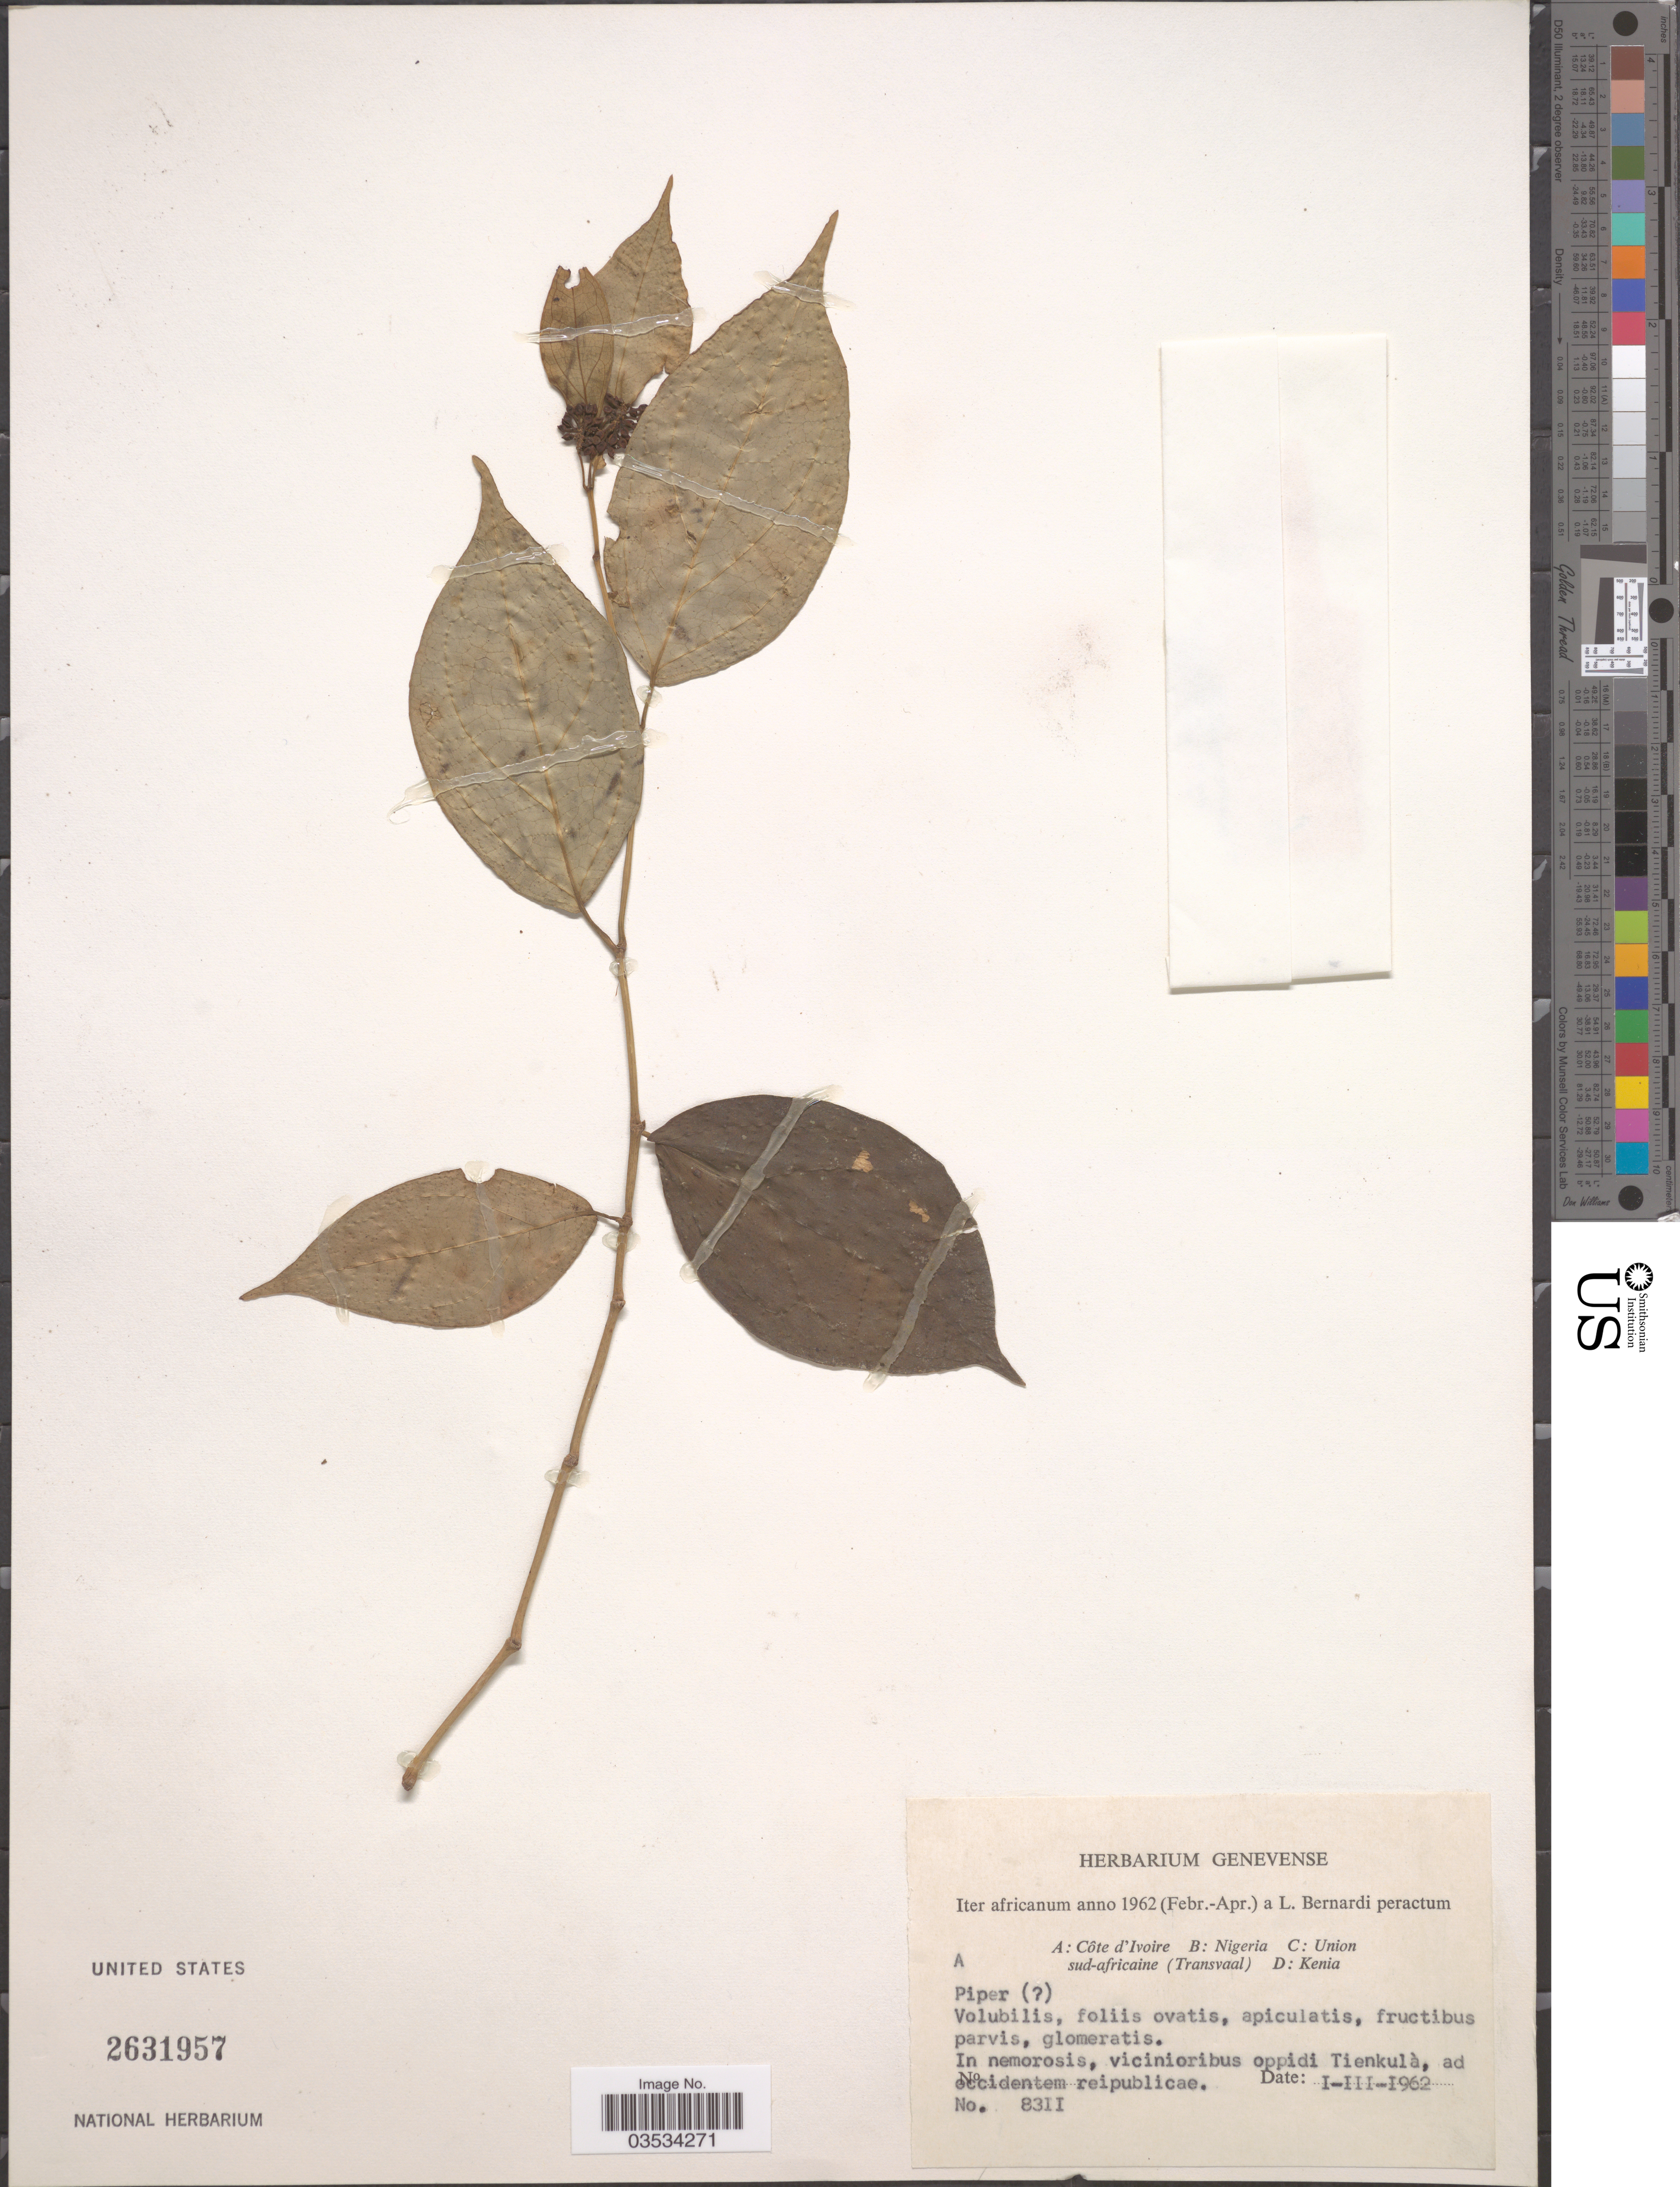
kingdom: Plantae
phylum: Tracheophyta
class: Magnoliopsida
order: Piperales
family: Piperaceae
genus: Piper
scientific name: Piper sp.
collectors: L. Bernardi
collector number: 8311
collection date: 1962-03-01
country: Ivory Coast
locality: Côte d'Ivoire. In nemorosis, vicinioribus oppidi Tienkulà, ad occidentem reipublicae.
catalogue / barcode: US 2631957